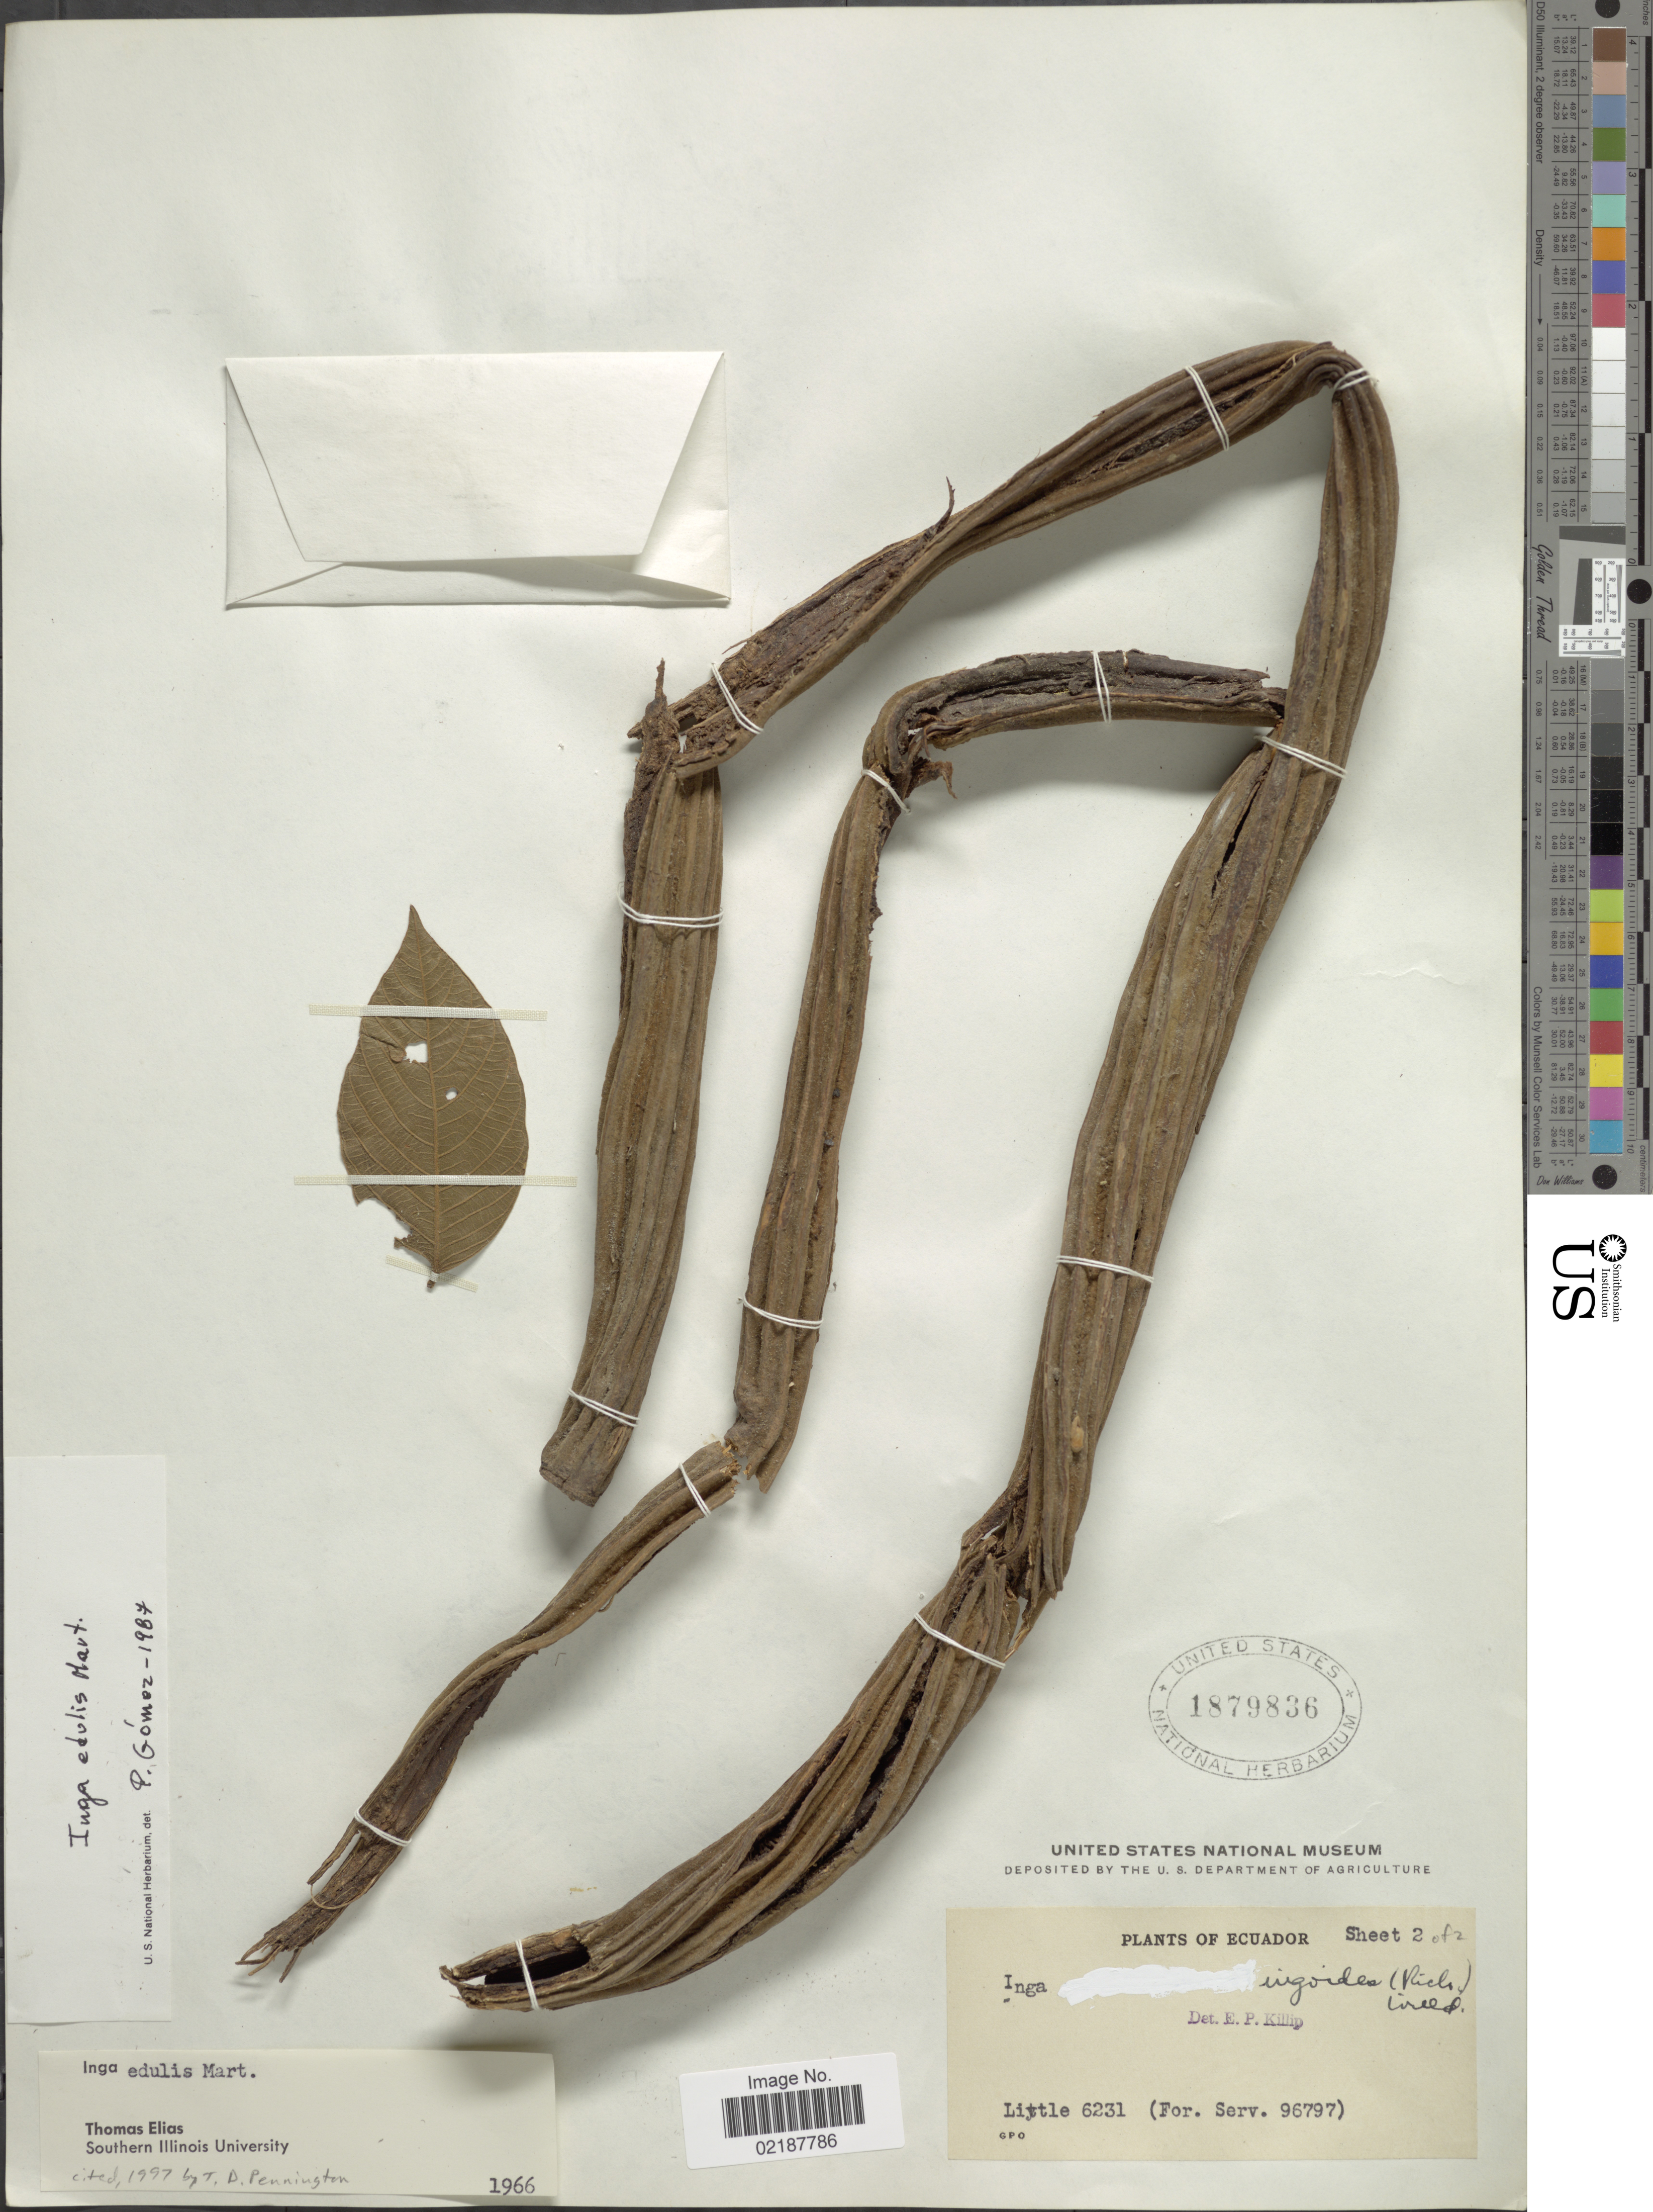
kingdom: Plantae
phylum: Tracheophyta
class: Magnoliopsida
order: Fabales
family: Fabaceae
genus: Inga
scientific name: Inga edulis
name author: Mart.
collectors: Little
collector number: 6231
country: Ecuador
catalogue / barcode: US 1879836